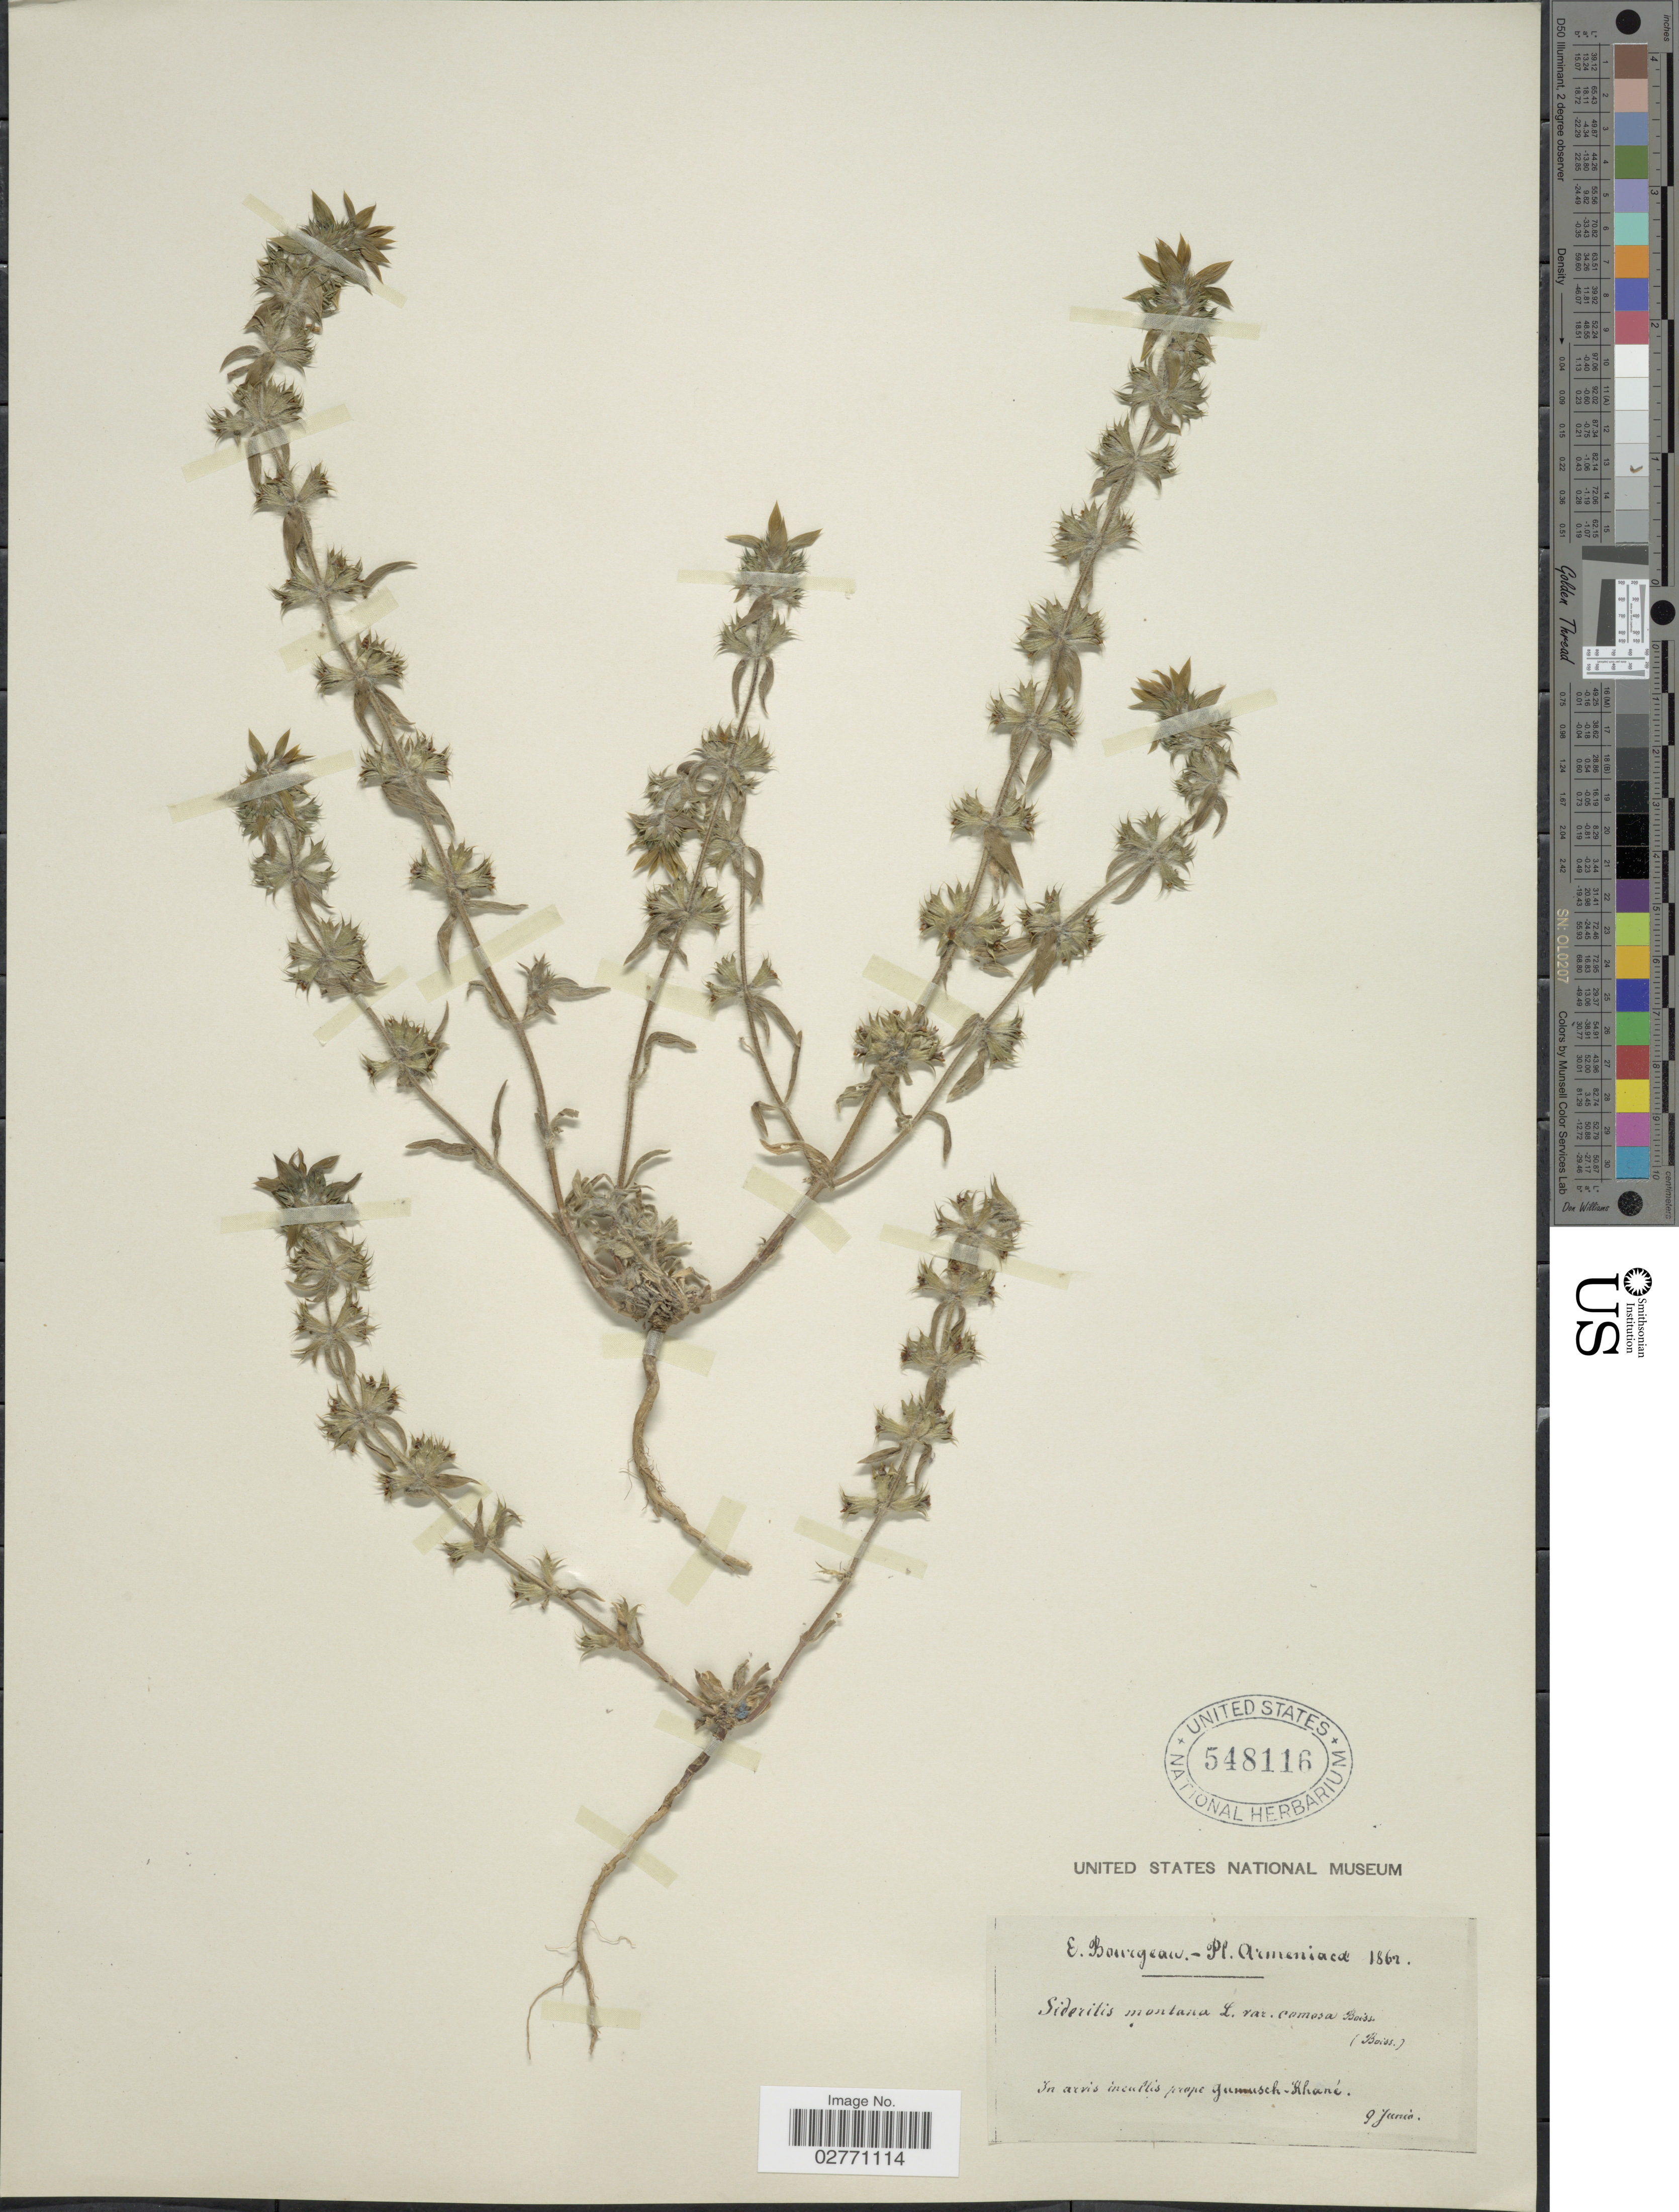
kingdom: Plantae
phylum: Tracheophyta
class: Magnoliopsida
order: Lamiales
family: Lamiaceae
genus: Sideritis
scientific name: Sideritis montana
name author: L.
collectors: E. Bourgeau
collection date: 1862-06-09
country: Armenia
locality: In axis incultis prope gumusch-Khané.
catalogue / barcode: US 548116